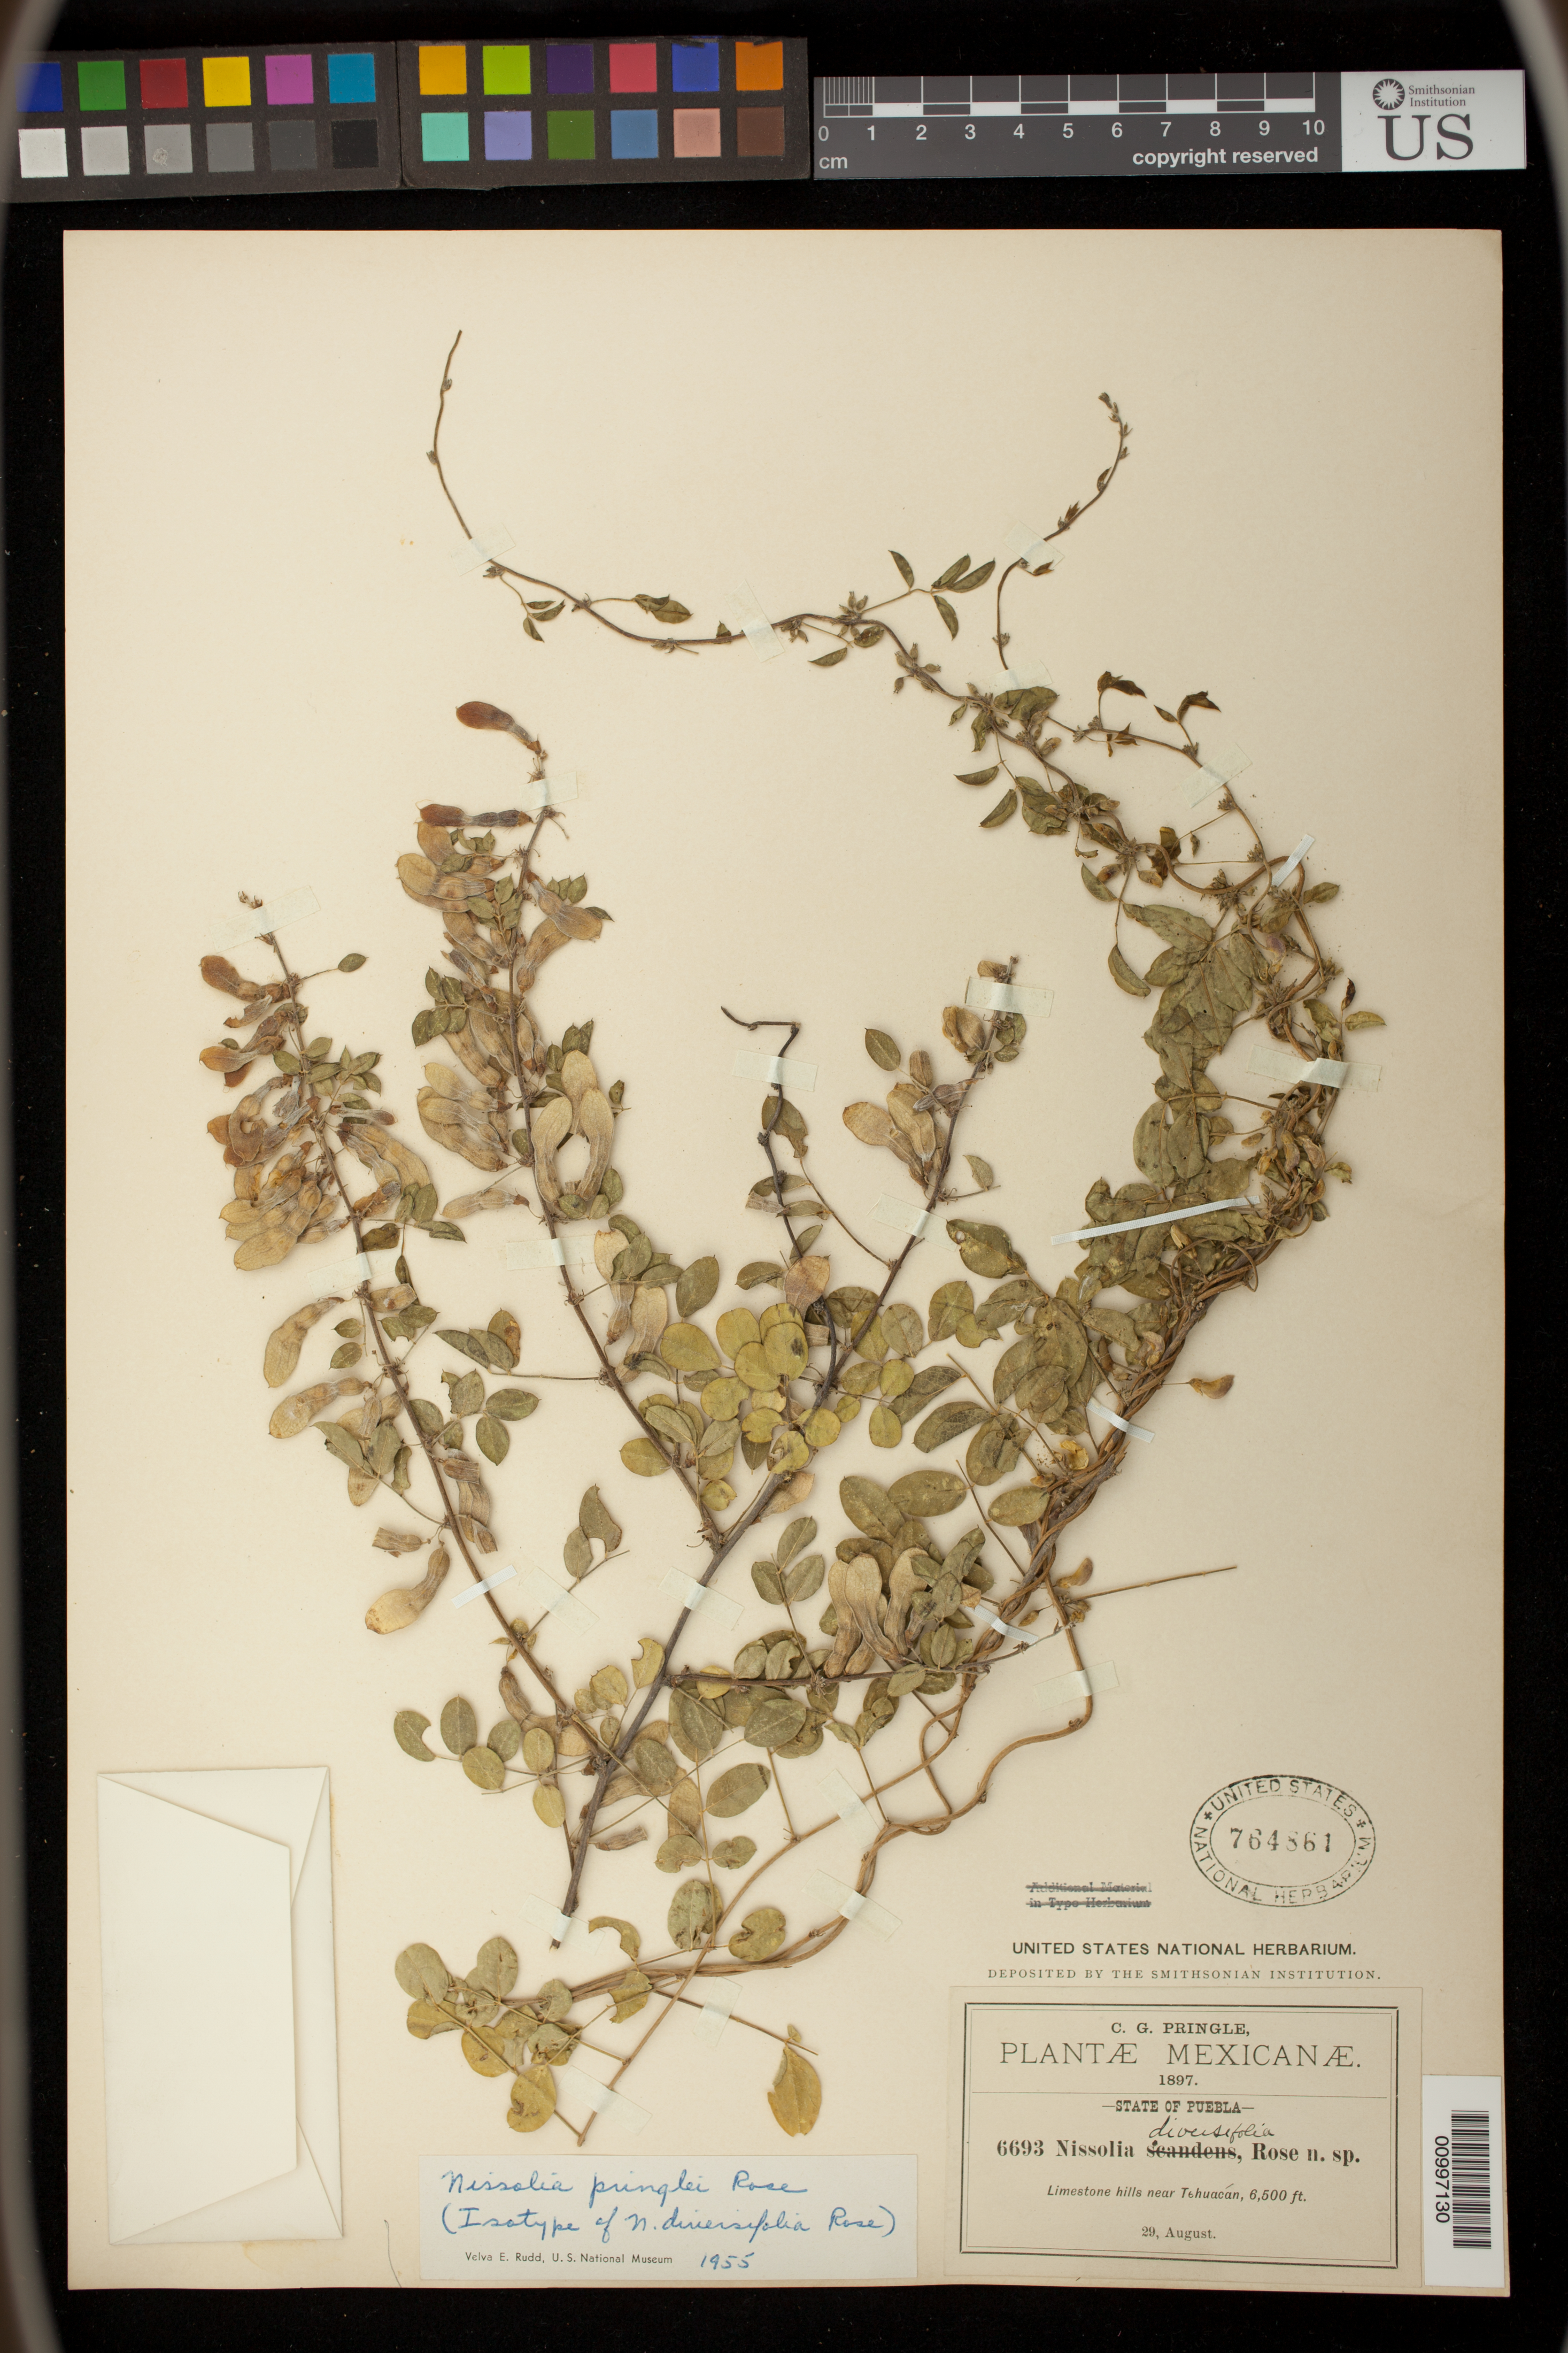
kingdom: Plantae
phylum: Tracheophyta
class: Magnoliopsida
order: Fabales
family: Fabaceae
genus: Nissolia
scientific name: Nissolia diversifolia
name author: Rose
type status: Isolectotype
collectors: C. G. Pringle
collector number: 6693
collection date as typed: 29 Aug 1897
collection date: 1897-08-29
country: Mexico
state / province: Puebla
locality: Limestone hills near Tehuacan.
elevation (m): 1981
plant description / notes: Protologue cites "August and September". One of two sheets (USNH 764861, 764862) from original US herbarium; 764862 annotated by Rudd (1955) as "type".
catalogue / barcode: US 764861